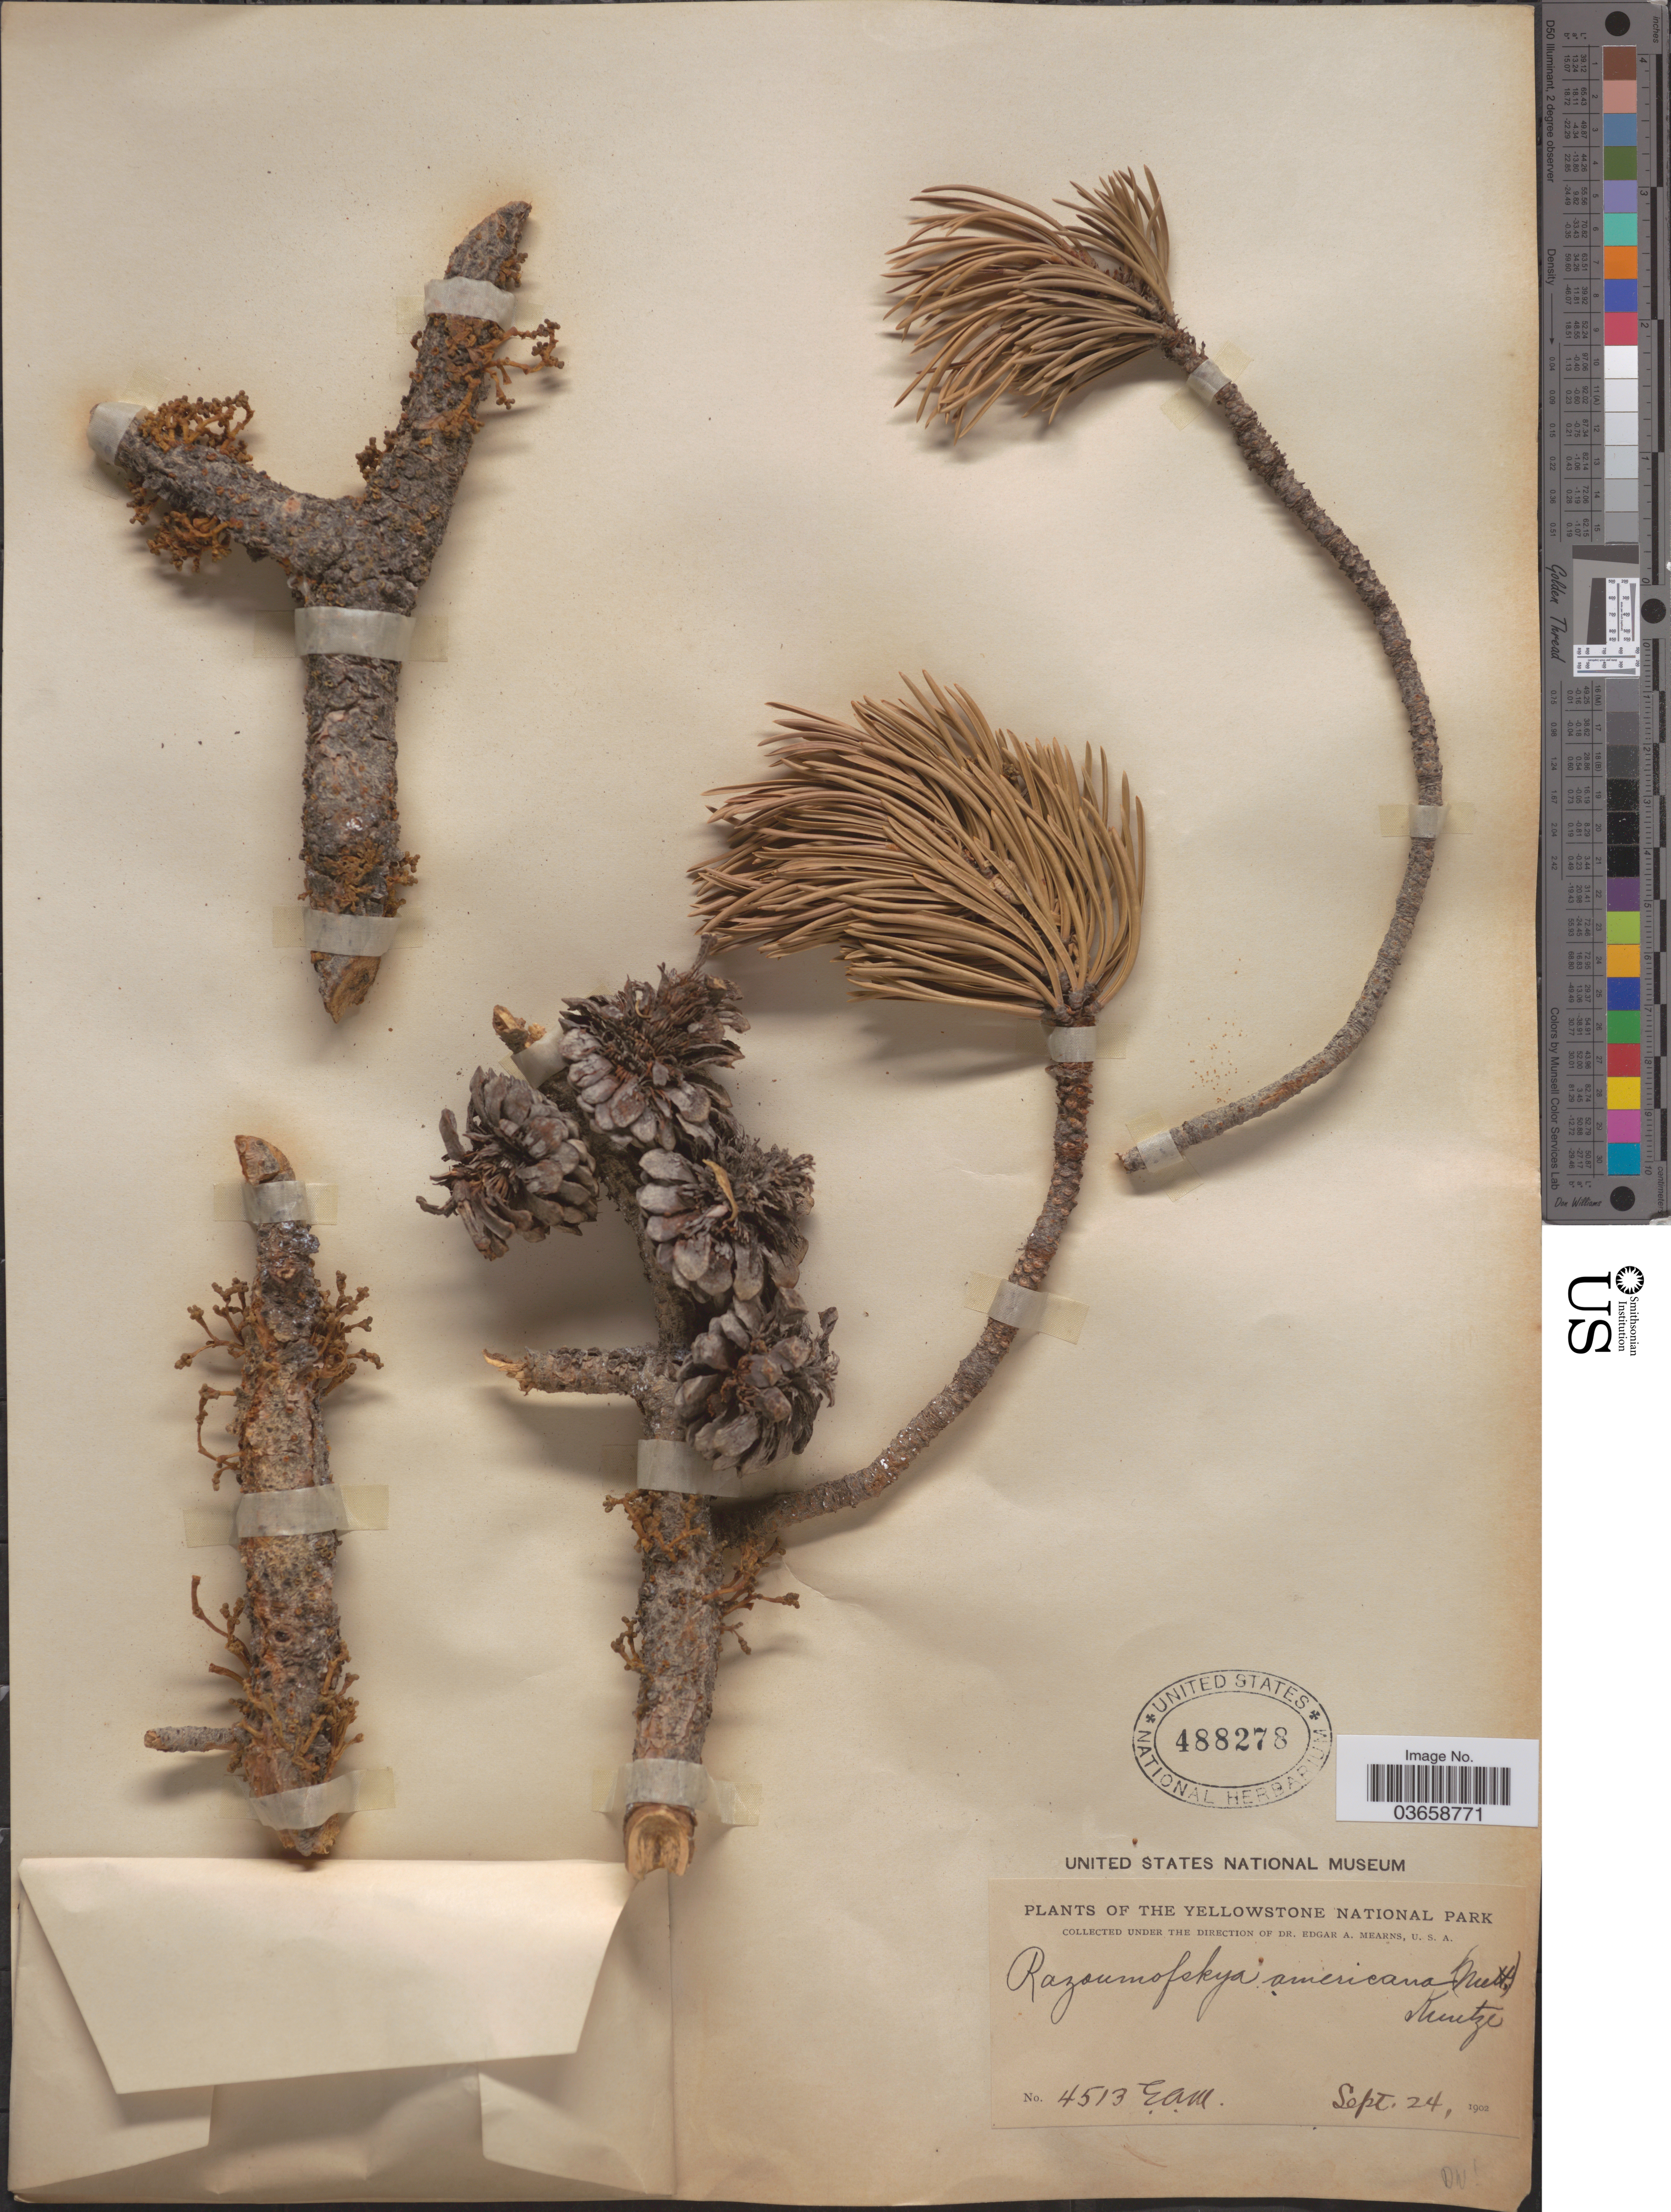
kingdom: Plantae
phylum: Tracheophyta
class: Magnoliopsida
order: Santalales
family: Viscaceae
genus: Arceuthobium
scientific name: Arceuthobium americanum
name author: Nutt. ex A. Gray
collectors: E. A. Mearns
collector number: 4513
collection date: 1902-09-24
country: United States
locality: The Yellowstone National Park.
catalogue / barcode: US 488278